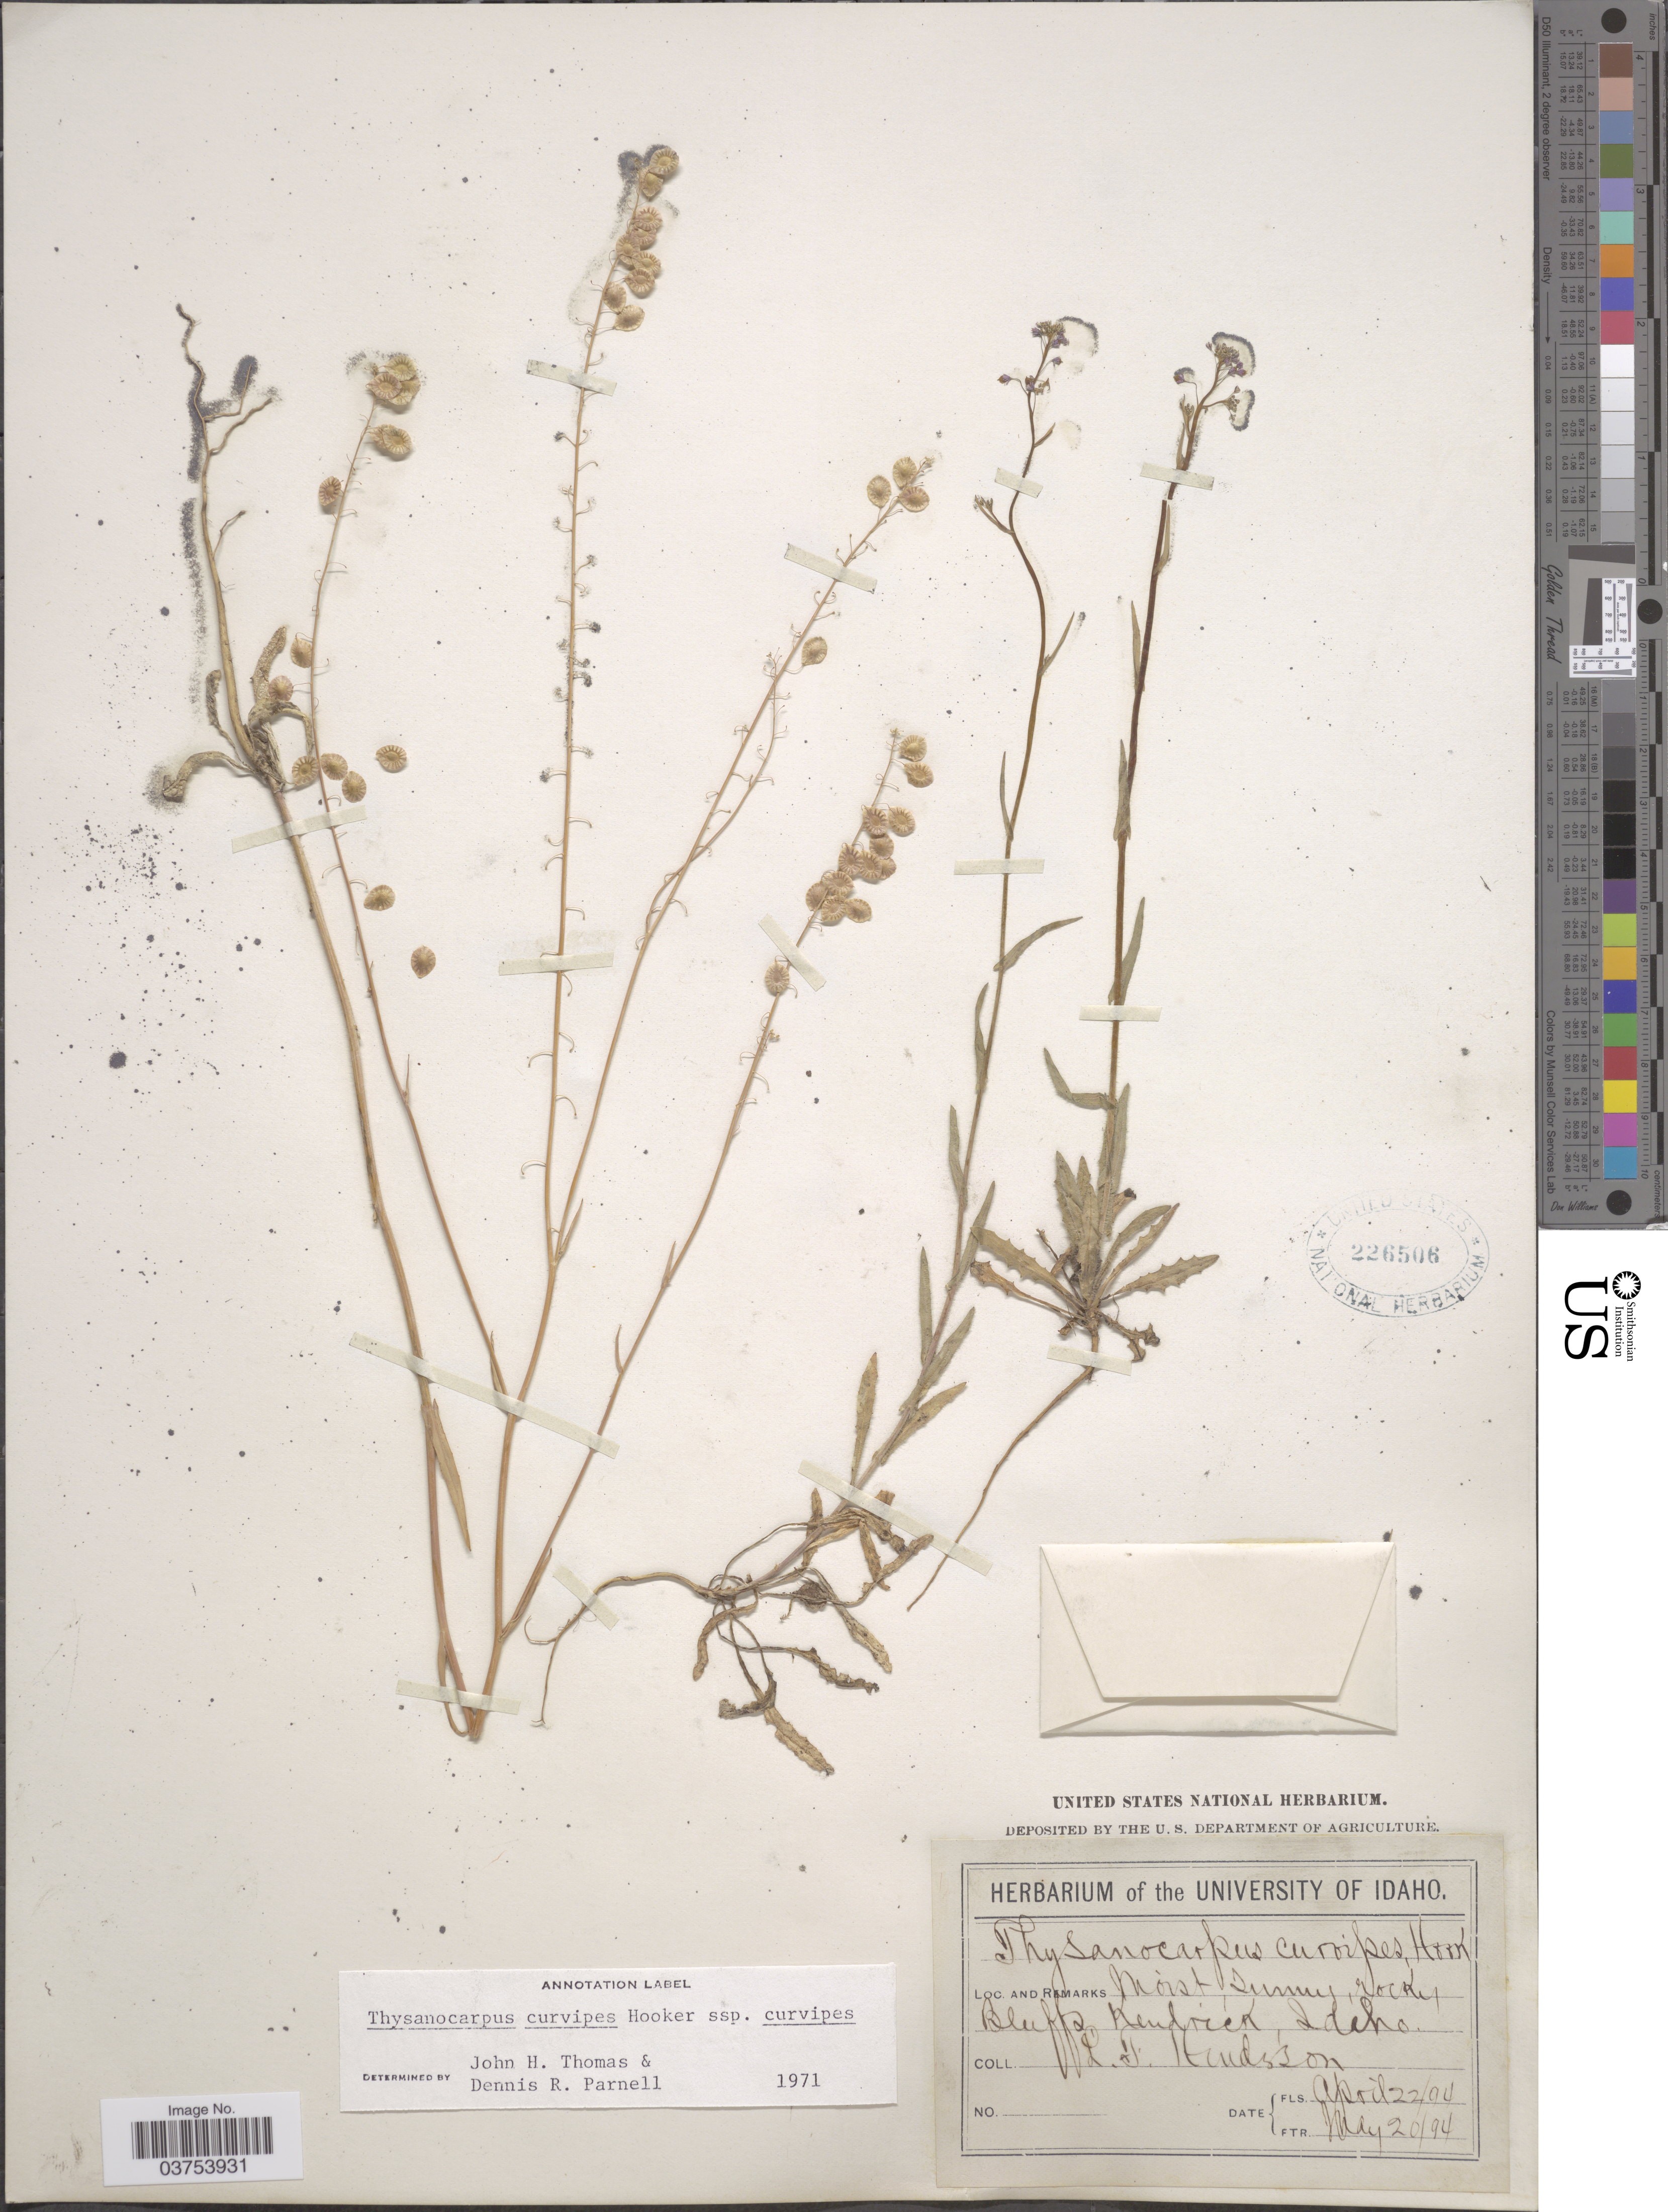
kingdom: Plantae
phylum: Tracheophyta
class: Magnoliopsida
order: Brassicales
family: Brassicaceae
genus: Thysanocarpus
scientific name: Thysanocarpus curvipes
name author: Hook.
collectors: L. Henderson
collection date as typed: Transcribed d/m/y: 22/4/94 to 20/5/94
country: United States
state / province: Idaho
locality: Bluffs, Kendrick.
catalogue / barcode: US 226506